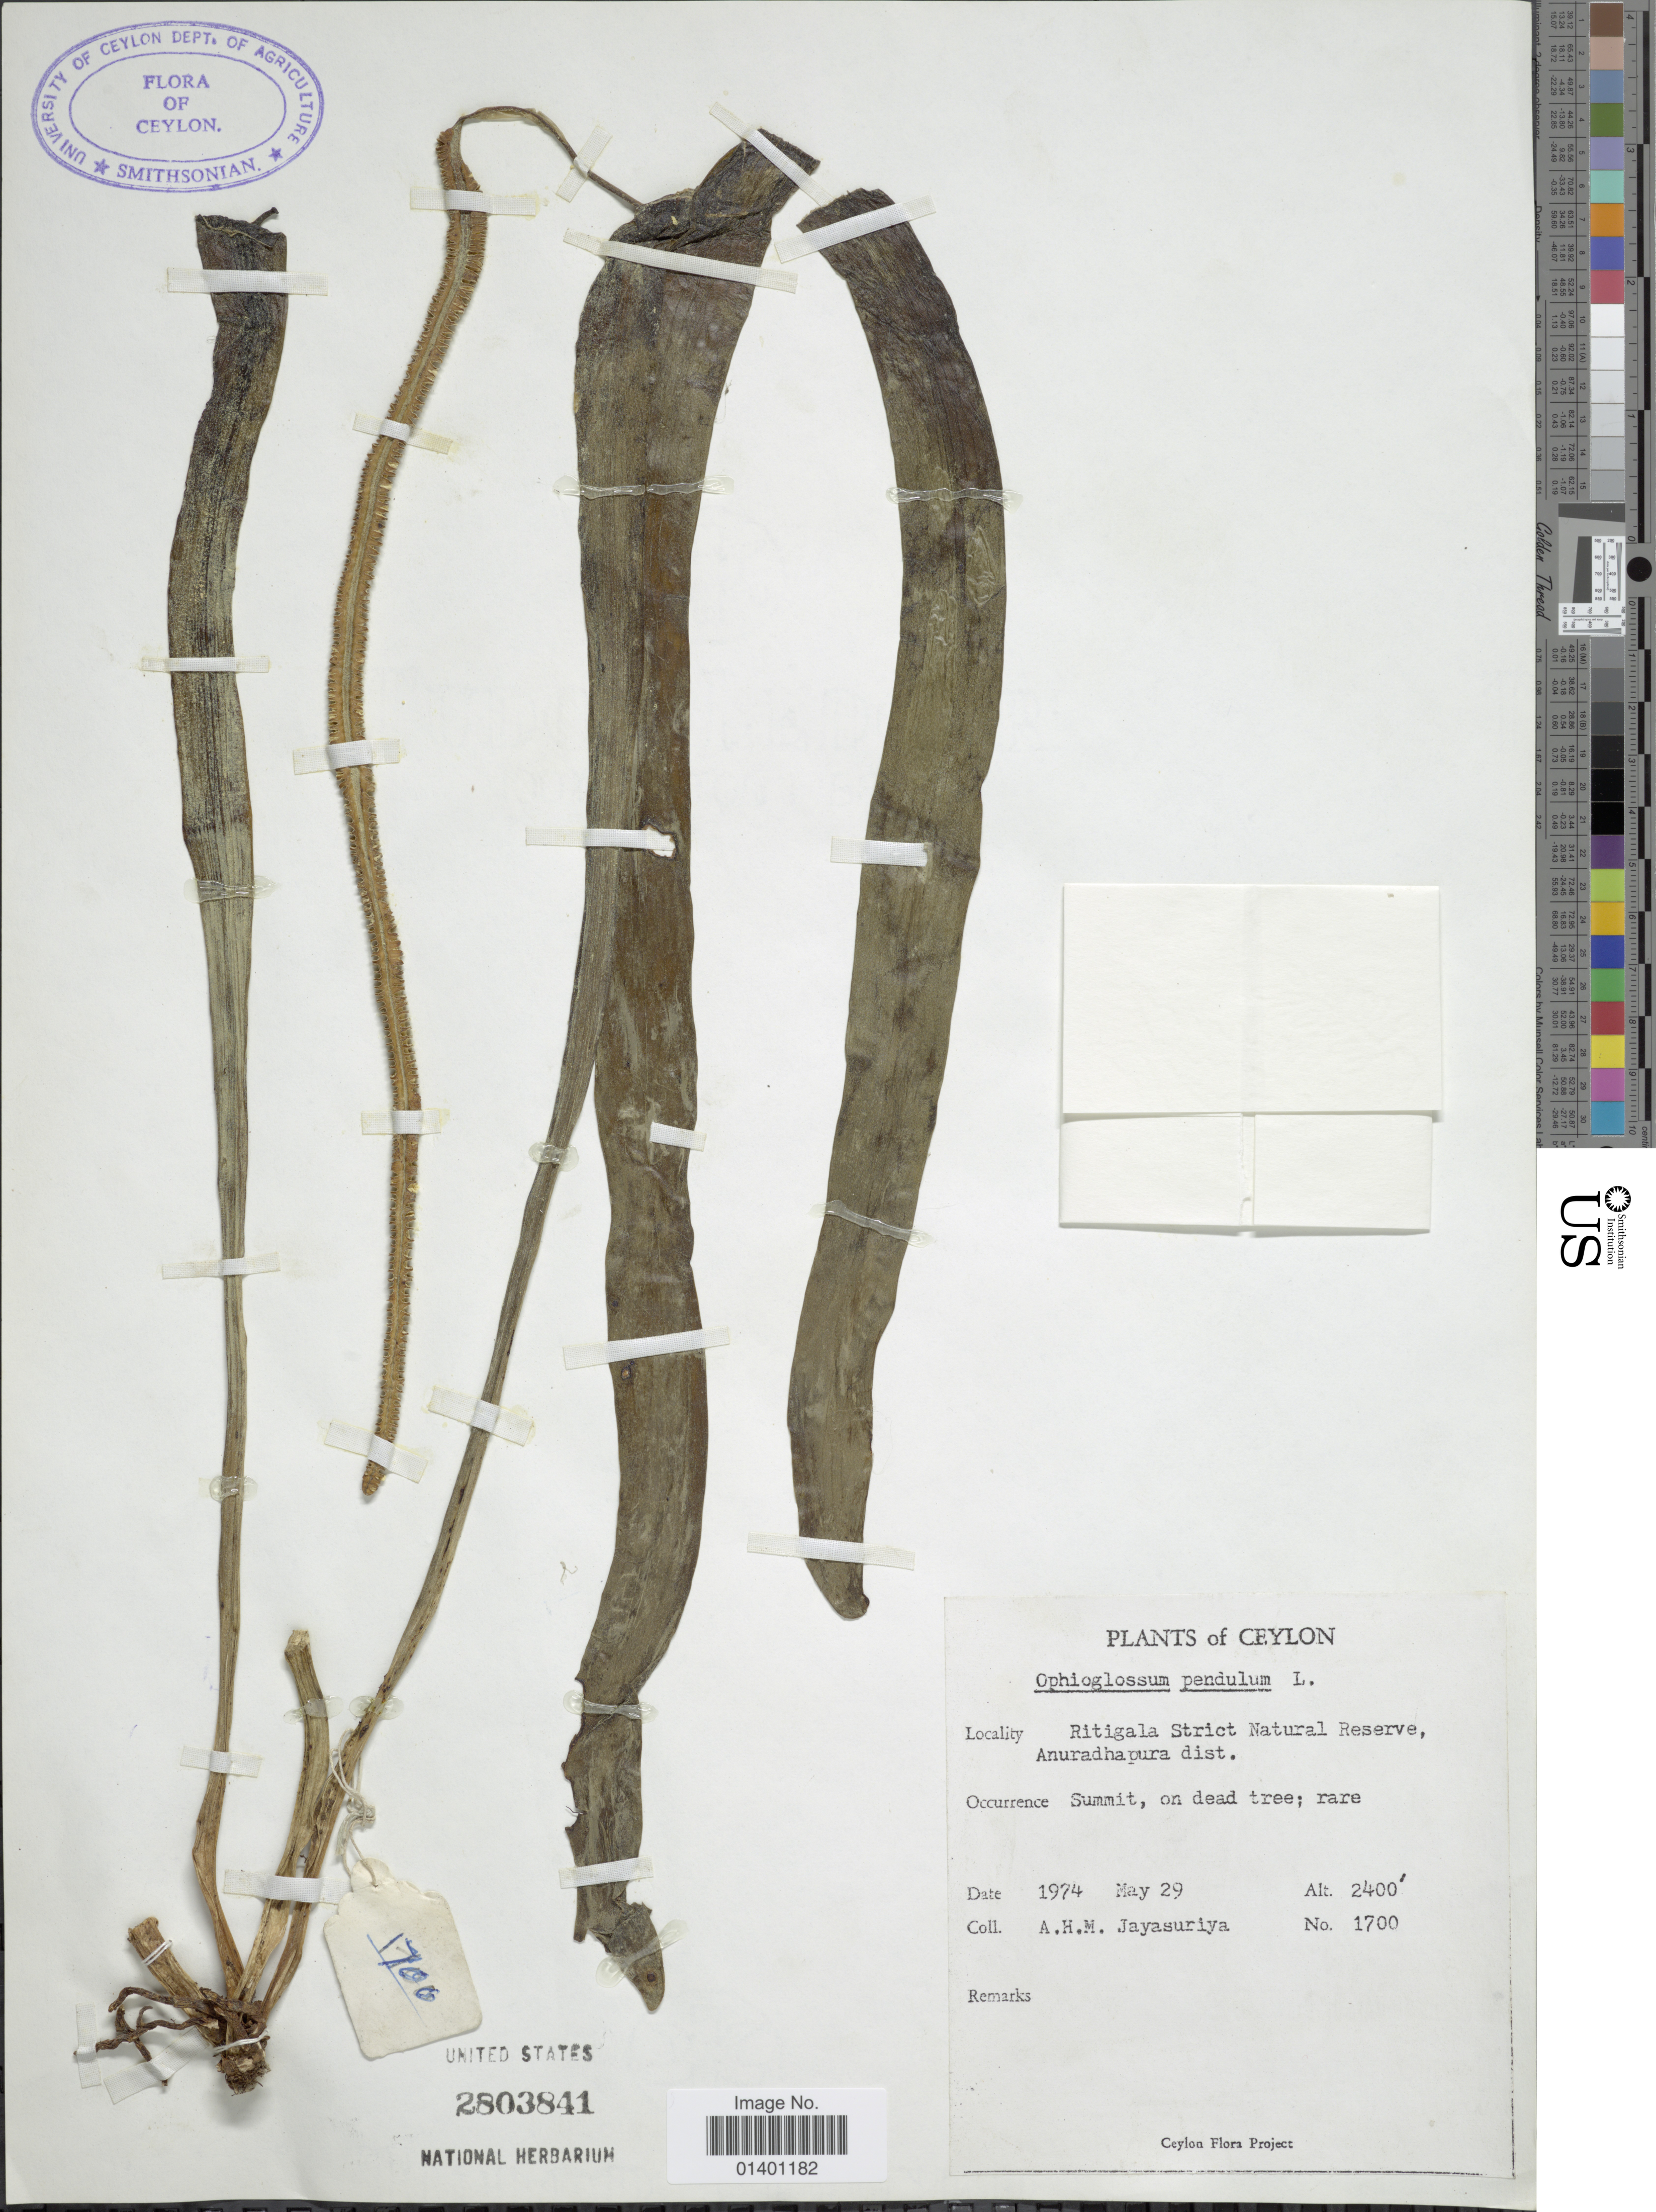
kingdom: Plantae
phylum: Tracheophyta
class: Polypodiopsida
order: Ophioglossales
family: Ophioglossaceae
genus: Ophioglossum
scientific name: Ophioglossum pendulum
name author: L.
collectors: A. H. Jayasuriya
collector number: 1700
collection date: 1974-05-29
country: Sri Lanka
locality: Ceylon, Ritigala Strict Natural Reserve, Anuradhapura dist.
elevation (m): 732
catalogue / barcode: US 2803841